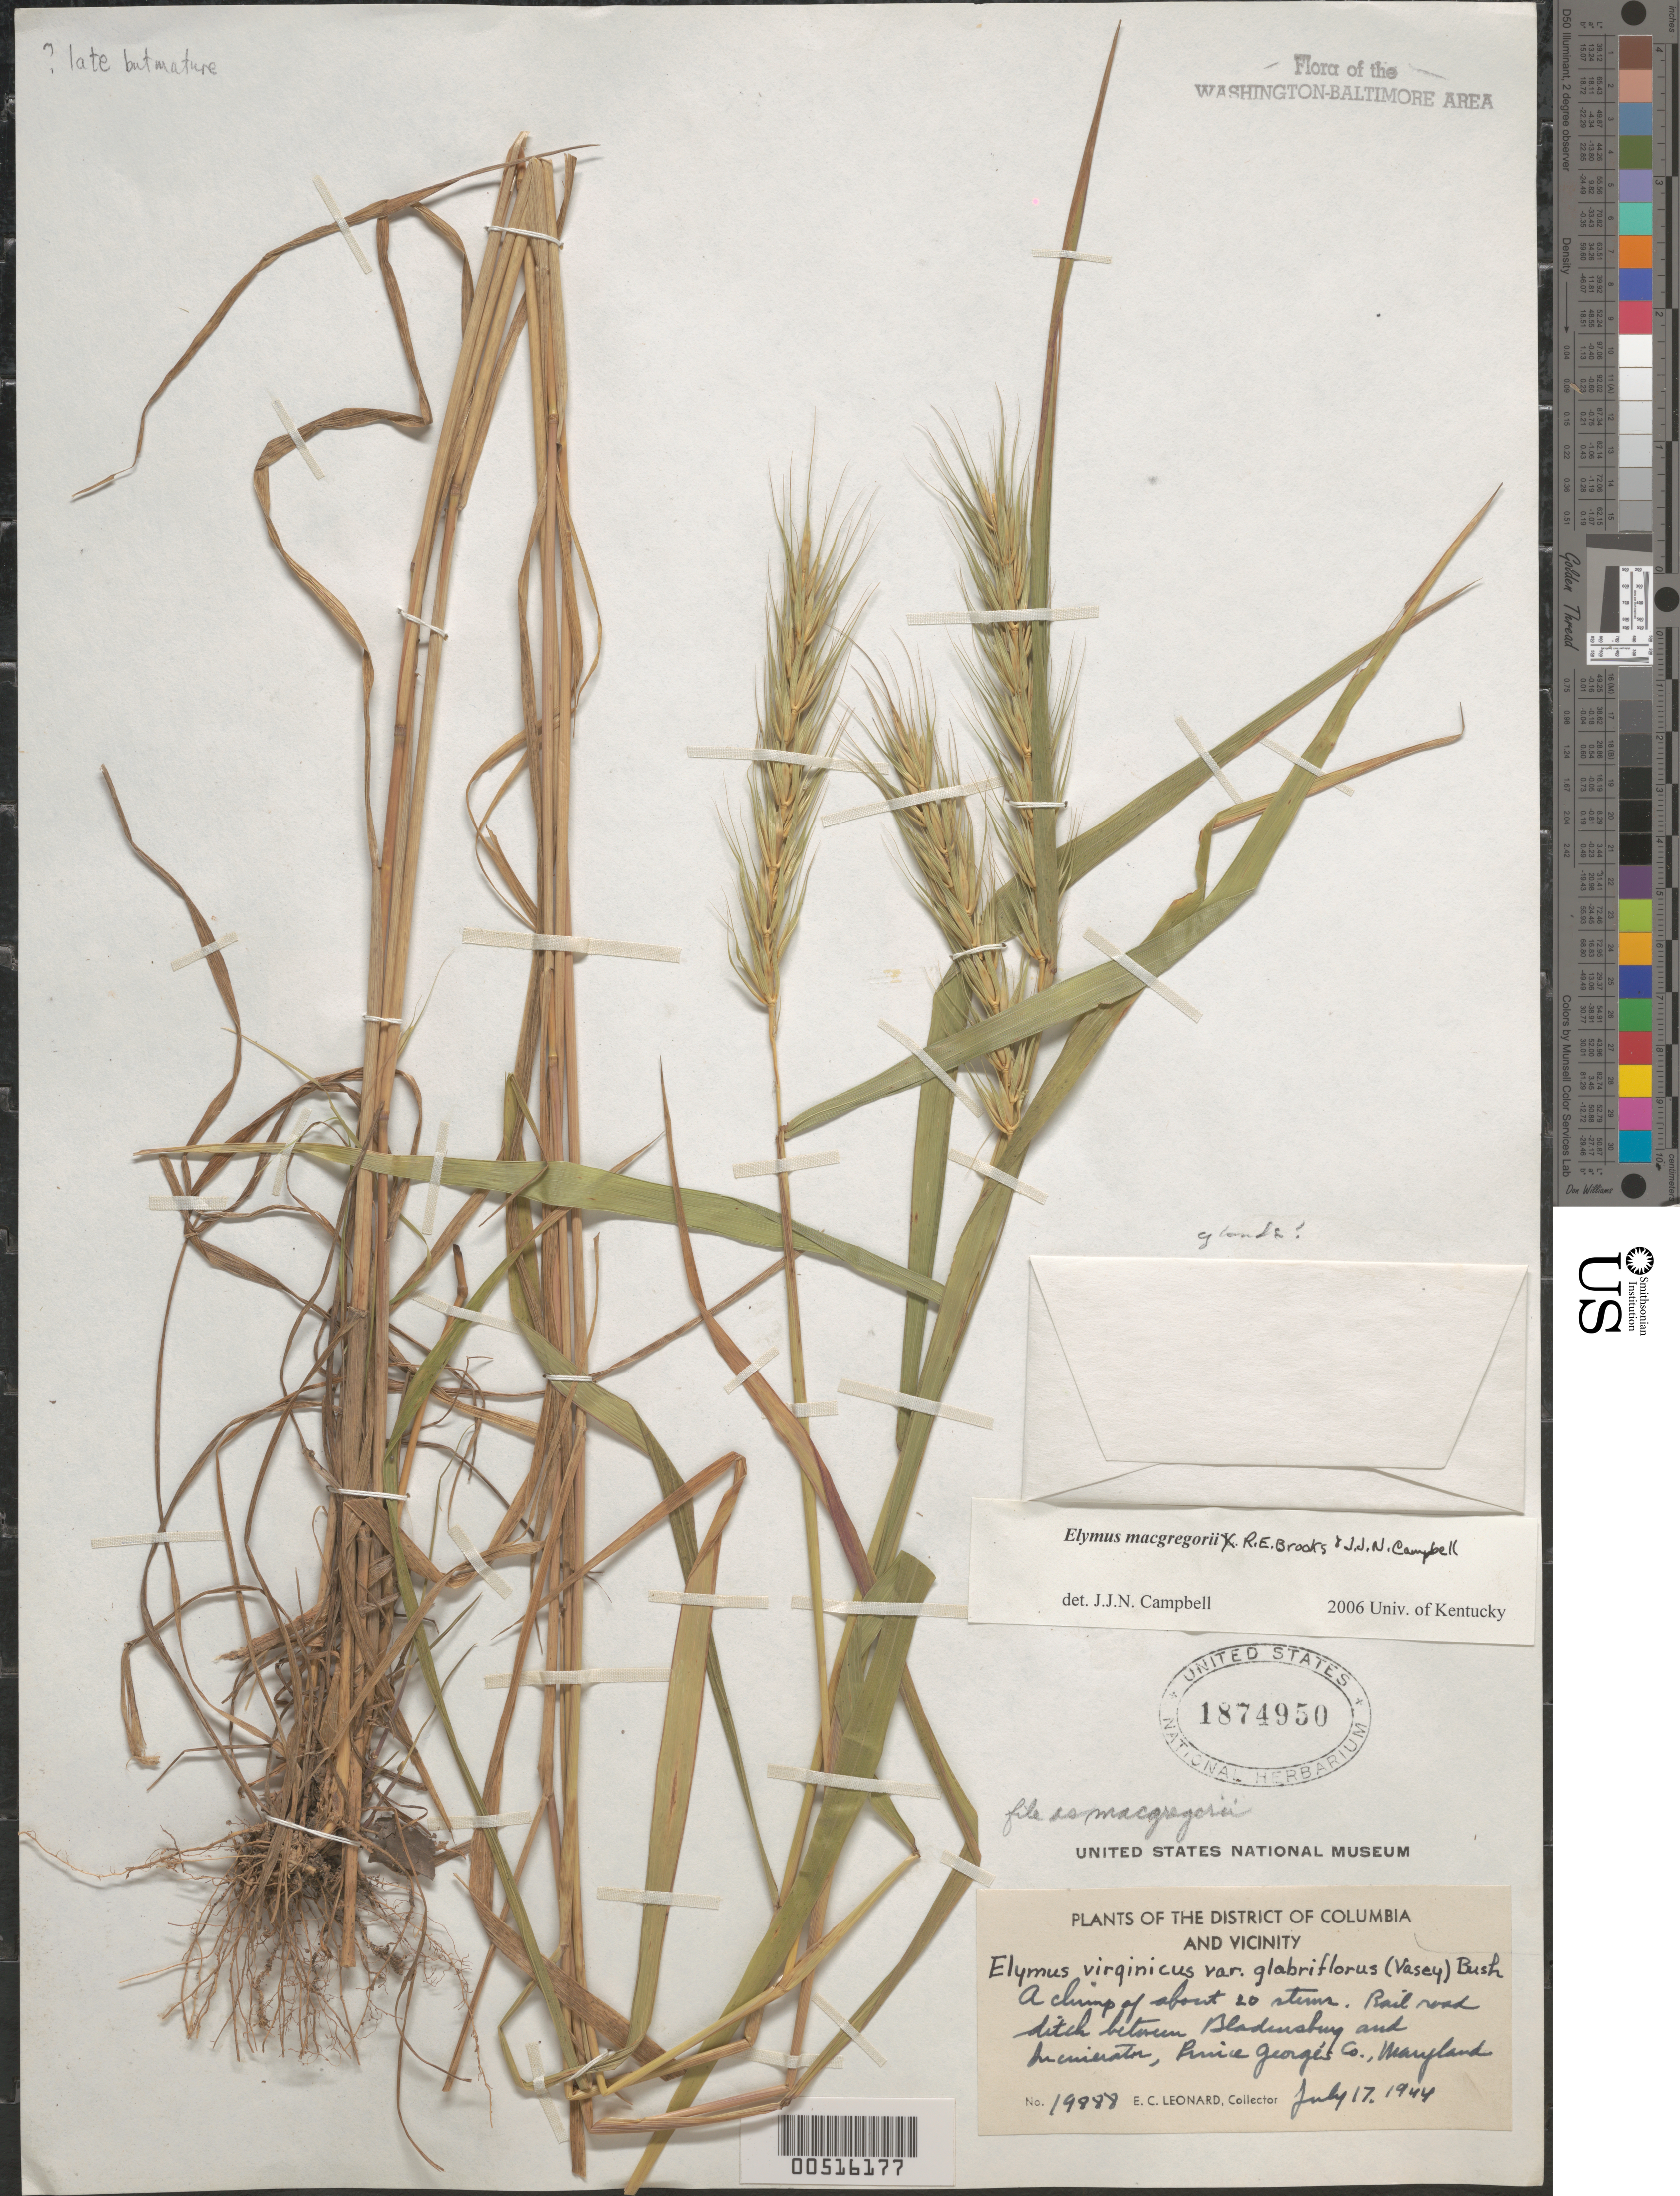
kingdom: Plantae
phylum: Tracheophyta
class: Liliopsida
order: Poales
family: Poaceae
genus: Elymus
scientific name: Elymus macgregorii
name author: R.E. Brooks & J.J.N. Campb.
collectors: E. C. Leonard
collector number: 19888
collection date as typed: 17 Jul 1944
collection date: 1944-07-17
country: United States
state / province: Maryland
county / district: Prince George's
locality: Between Bladensburg and Incinerator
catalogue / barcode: US 1874950